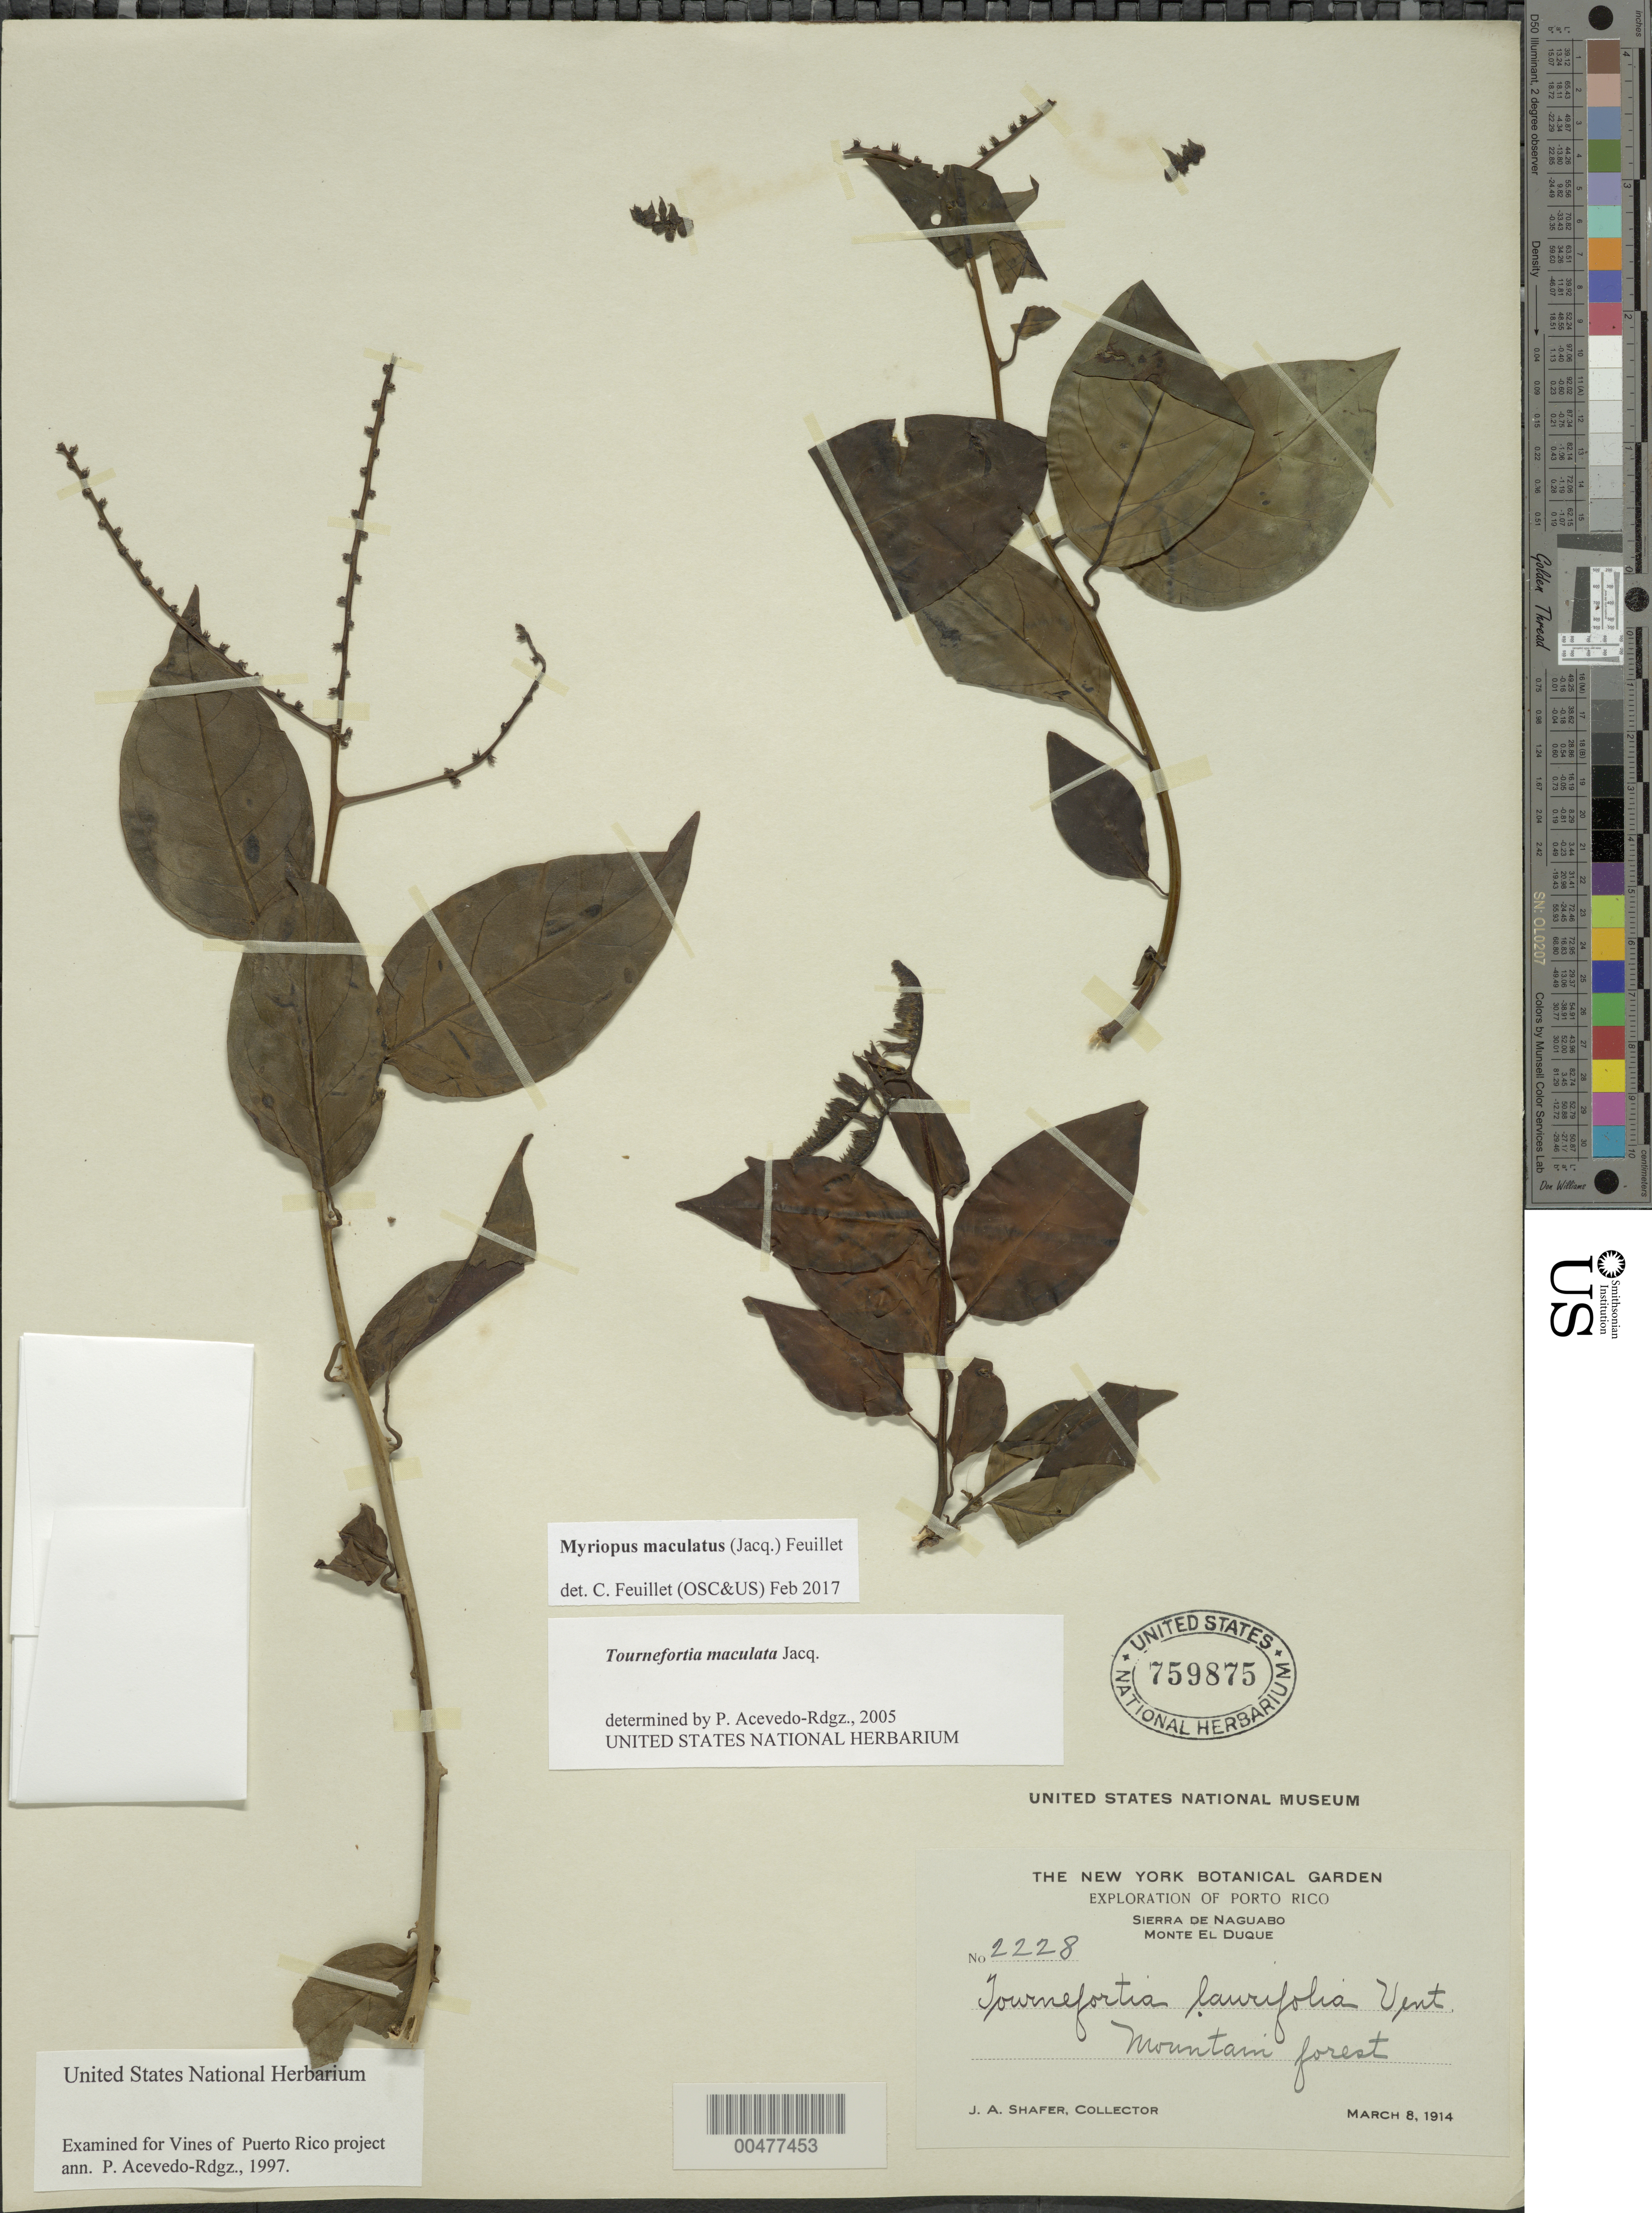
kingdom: Plantae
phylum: Tracheophyta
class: Magnoliopsida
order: Boraginales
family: Heliotropiaceae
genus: Myriopus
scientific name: Myriopus maculatus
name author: (Jacq.) Feuillet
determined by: Feuillet, C.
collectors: J. A. Shafer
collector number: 2228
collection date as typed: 08 Mar 1914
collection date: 1914-03-08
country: Puerto Rico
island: Greater Antilles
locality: Sierra del Naguabo, monte el Duque. Mountain forest.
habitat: Mountain forest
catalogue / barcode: US 759875